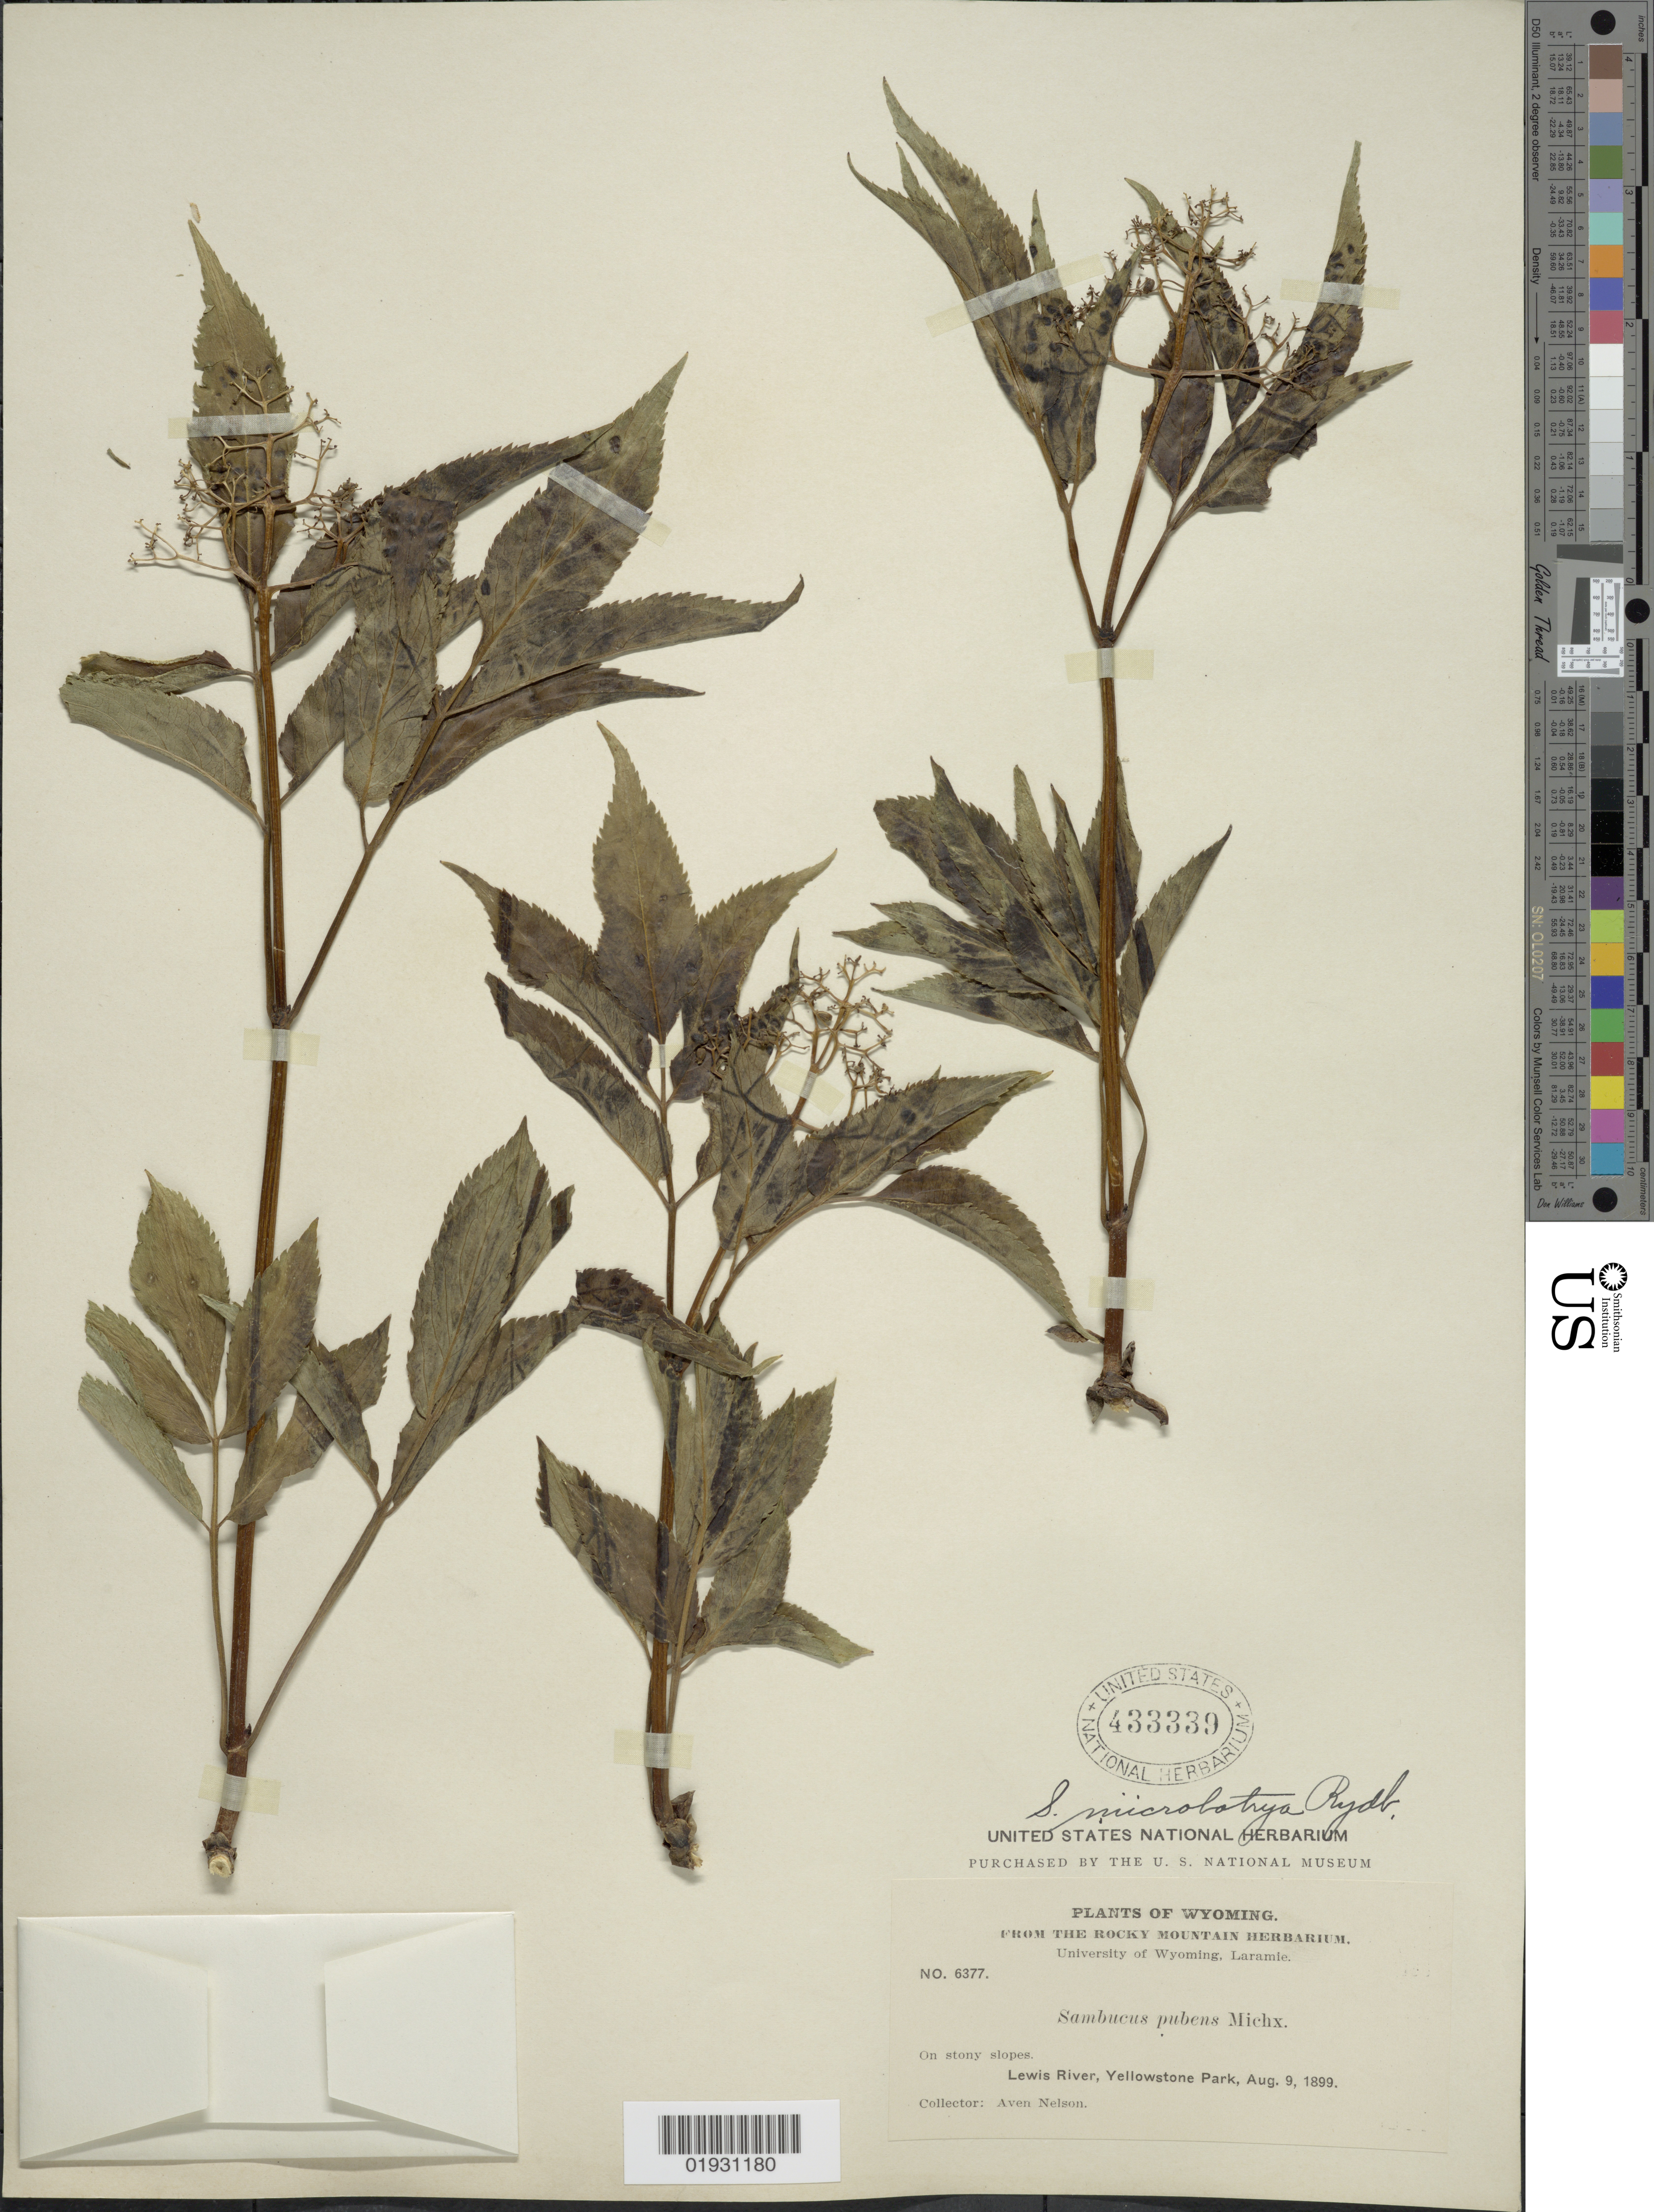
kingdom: Plantae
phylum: Tracheophyta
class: Magnoliopsida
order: Dipsacales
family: Viburnaceae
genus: Sambucus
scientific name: Sambucus microbotrys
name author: Rydb.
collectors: A. Nelson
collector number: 6377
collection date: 1899-08-09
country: United States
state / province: Wyoming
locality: On stony slopes. Lewis River, Yellowstone Park.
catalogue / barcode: US 433339